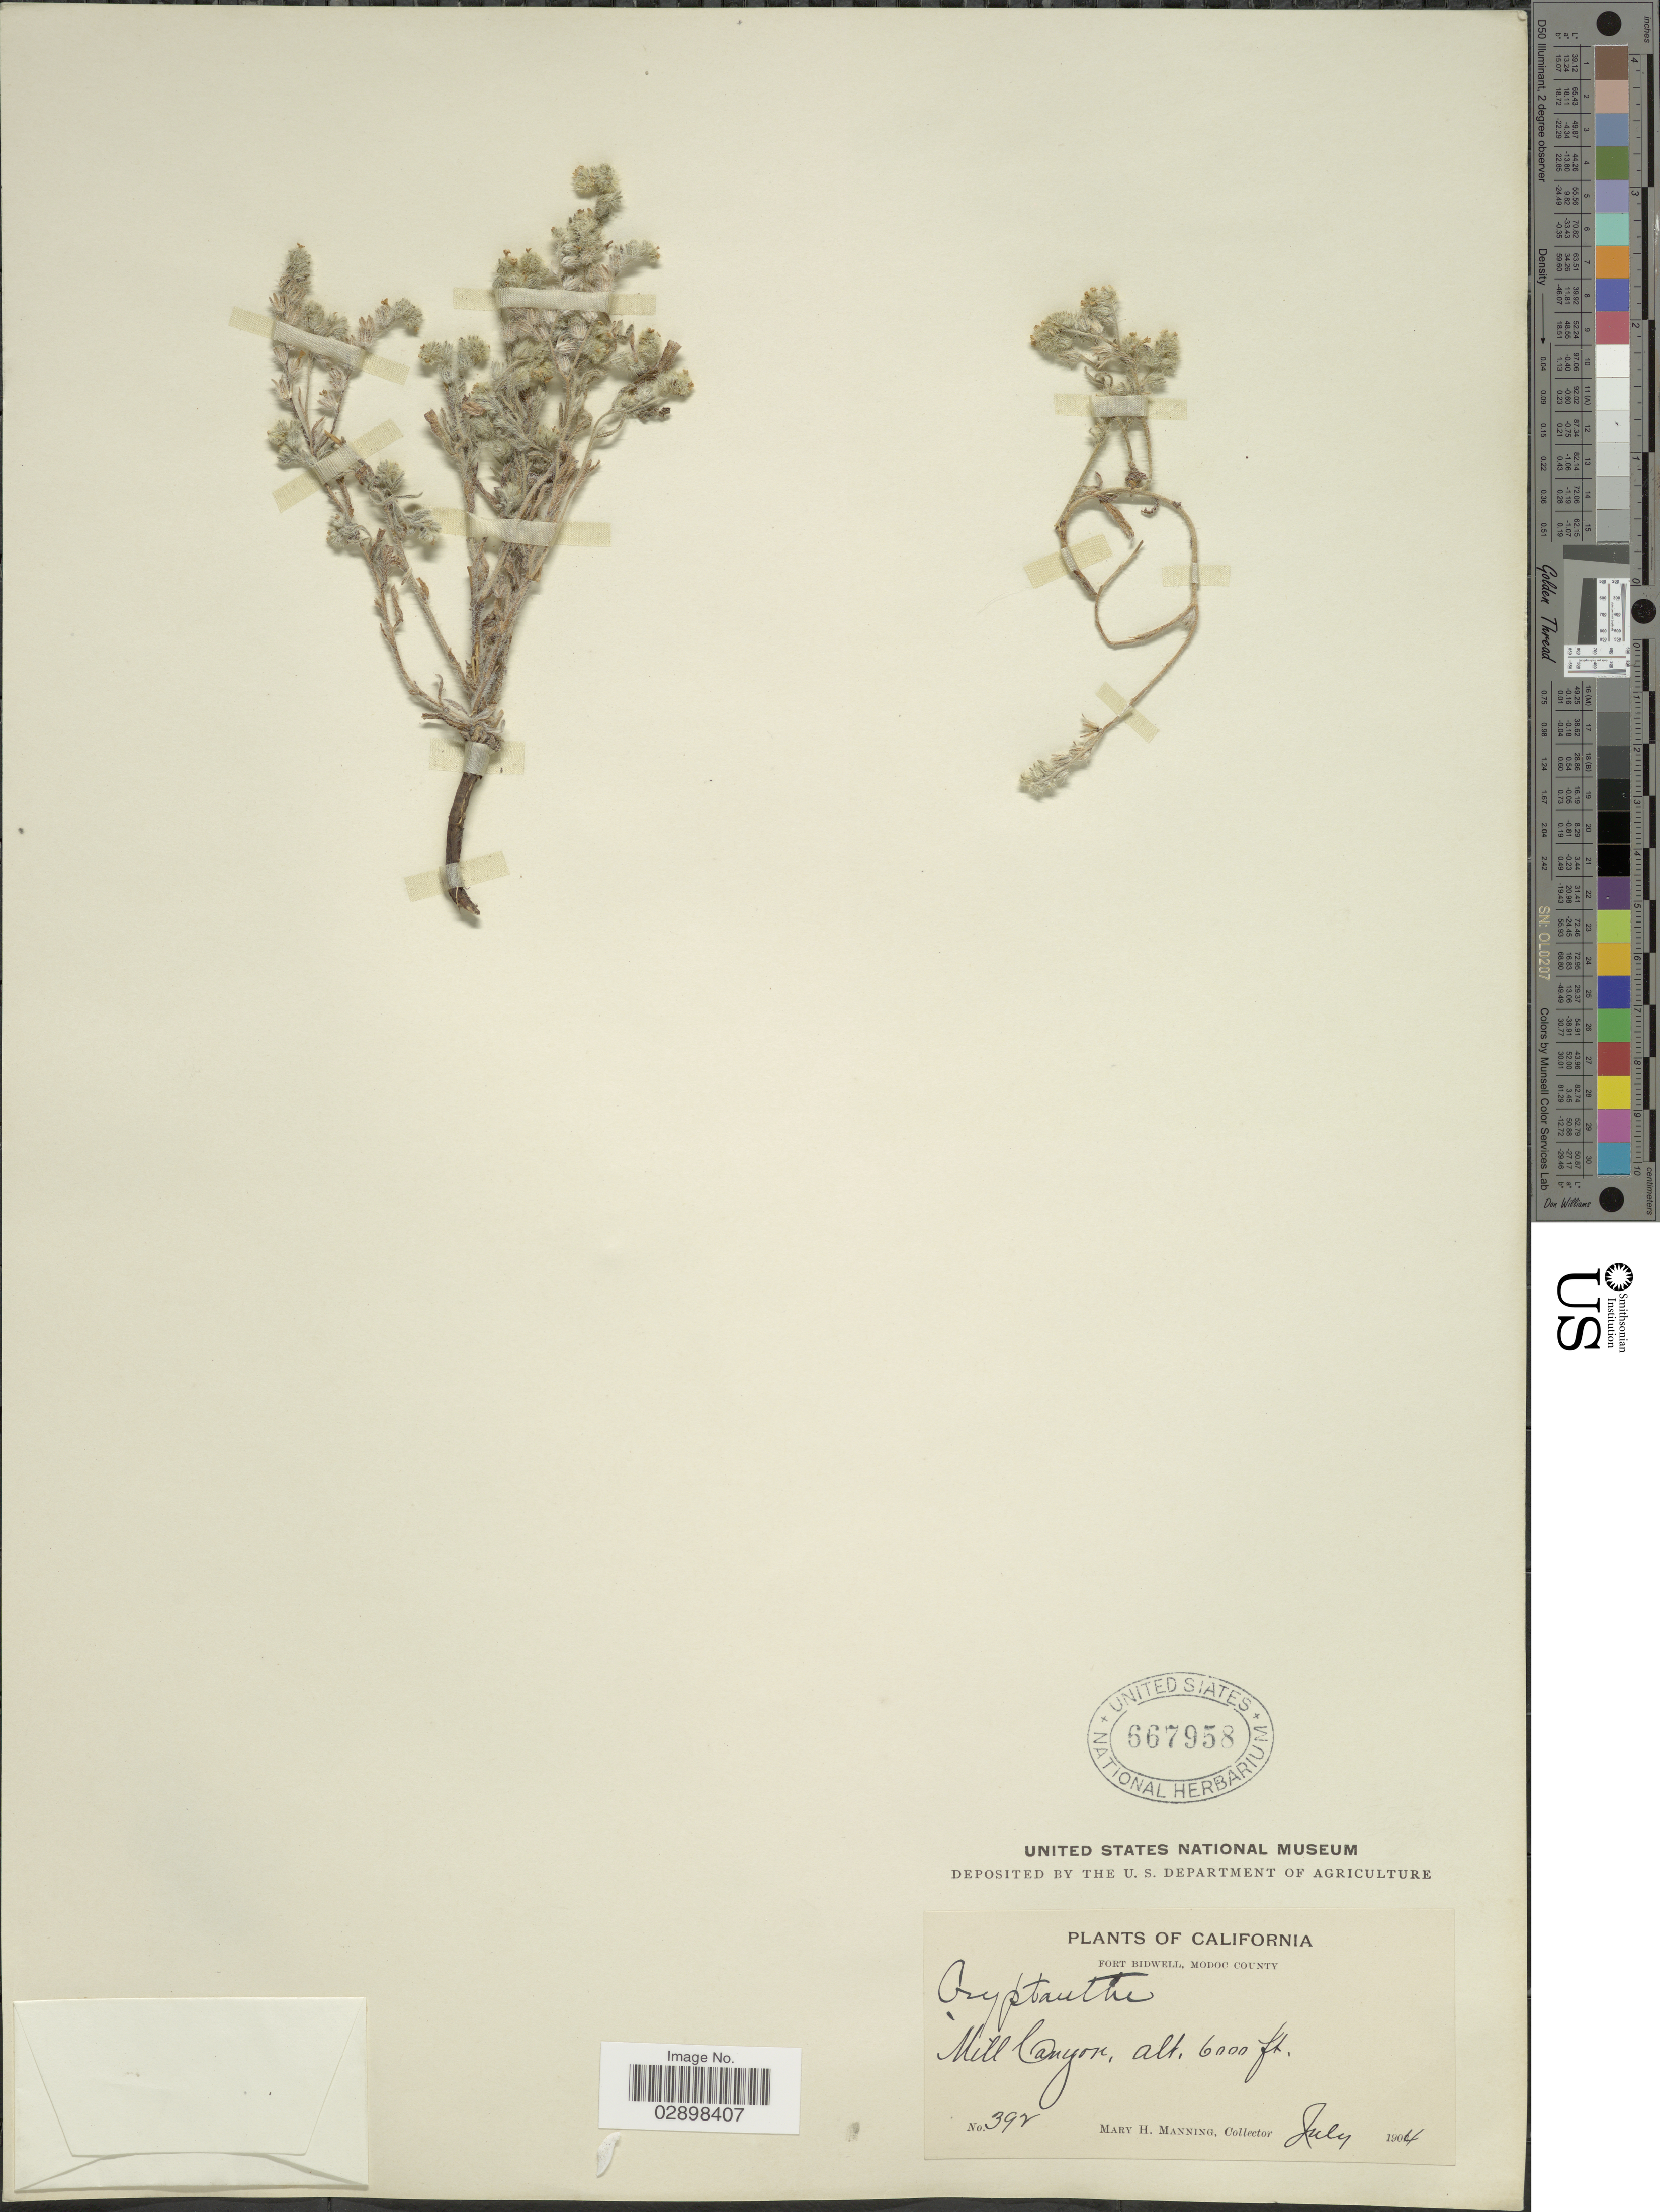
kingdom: Plantae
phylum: Tracheophyta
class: Magnoliopsida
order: Boraginales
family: Boraginaceae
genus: Cryptantha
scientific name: Cryptantha sp.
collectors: M. Manning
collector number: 392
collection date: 1904-07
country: United States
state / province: California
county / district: Modoc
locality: Fort Bidwell, Modoc County, Mill Canyon.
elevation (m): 1829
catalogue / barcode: US 667958